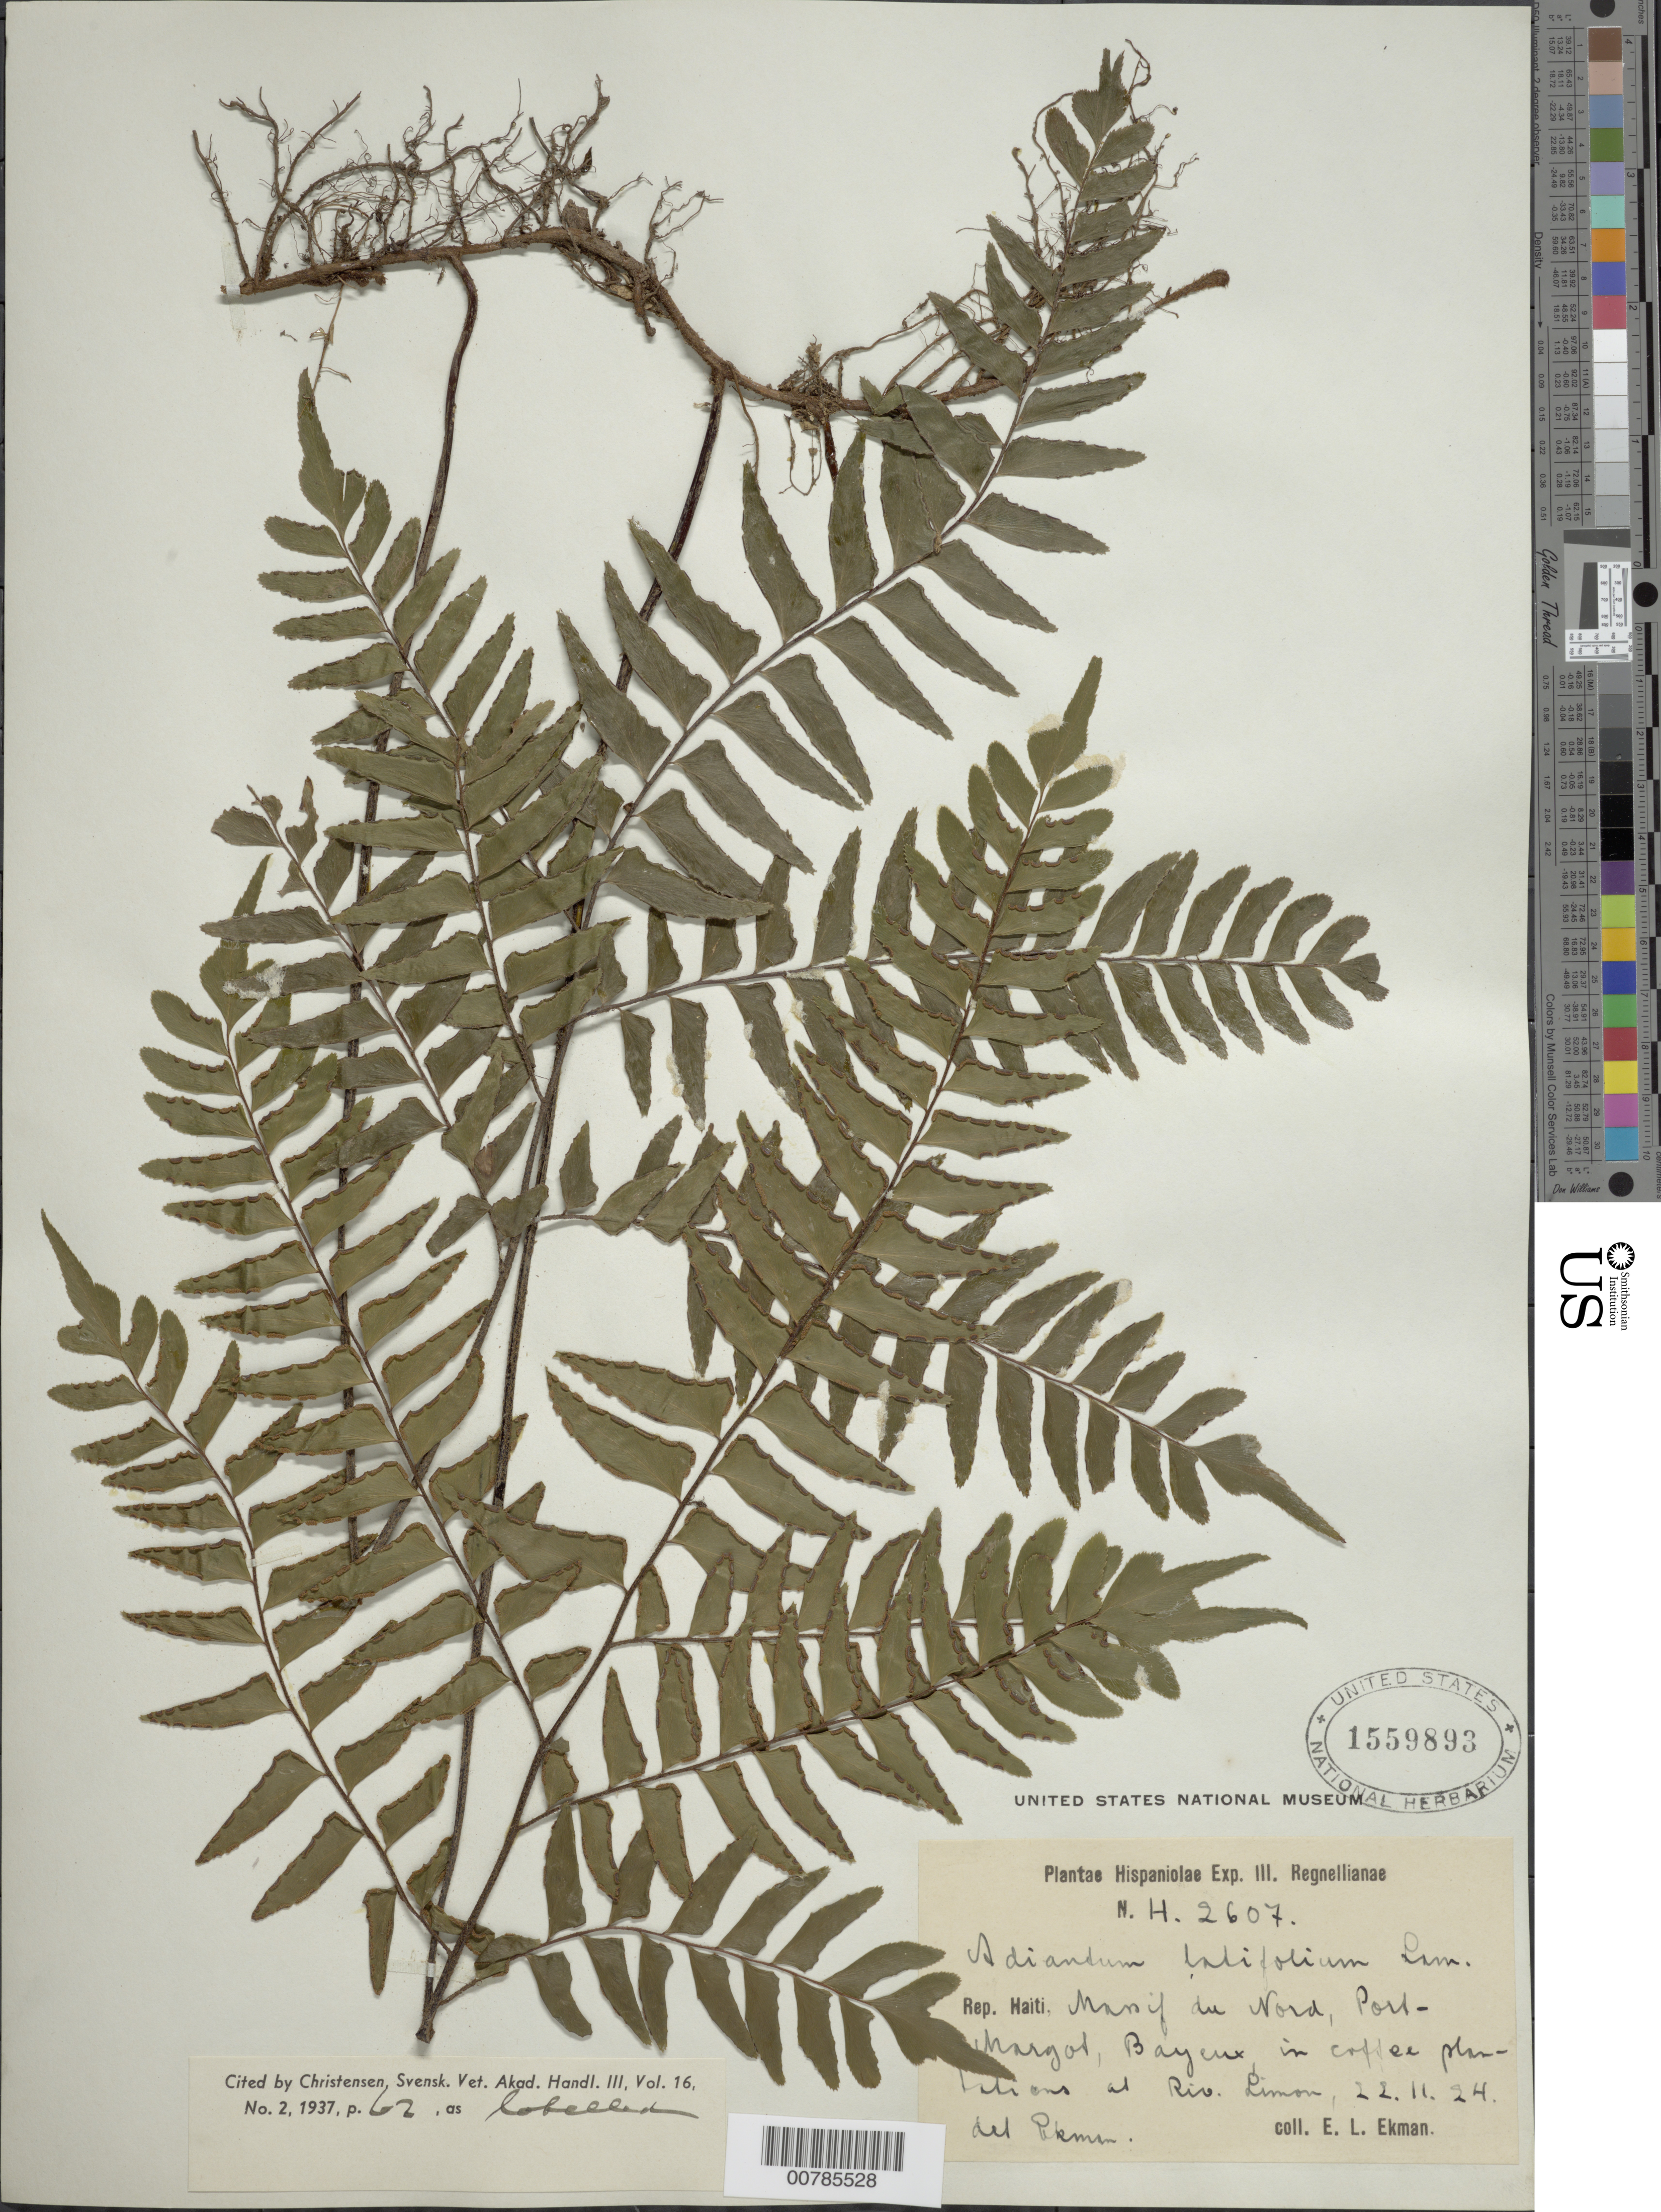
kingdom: Plantae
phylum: Tracheophyta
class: Polypodiopsida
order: Polypodiales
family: Pteridaceae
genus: Adiantum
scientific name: Adiantum latifolium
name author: Lam.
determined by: Christensen, C. F. A.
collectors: E. L. Ekman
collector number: H 2607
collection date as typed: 22 Nov 1924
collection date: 1924-11-22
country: Haiti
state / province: Nord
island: Hispaniola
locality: Massif du Nord, Port Margot, Bayeux, at Riv. Limon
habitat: Coffee plantation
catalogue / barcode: US 1559893